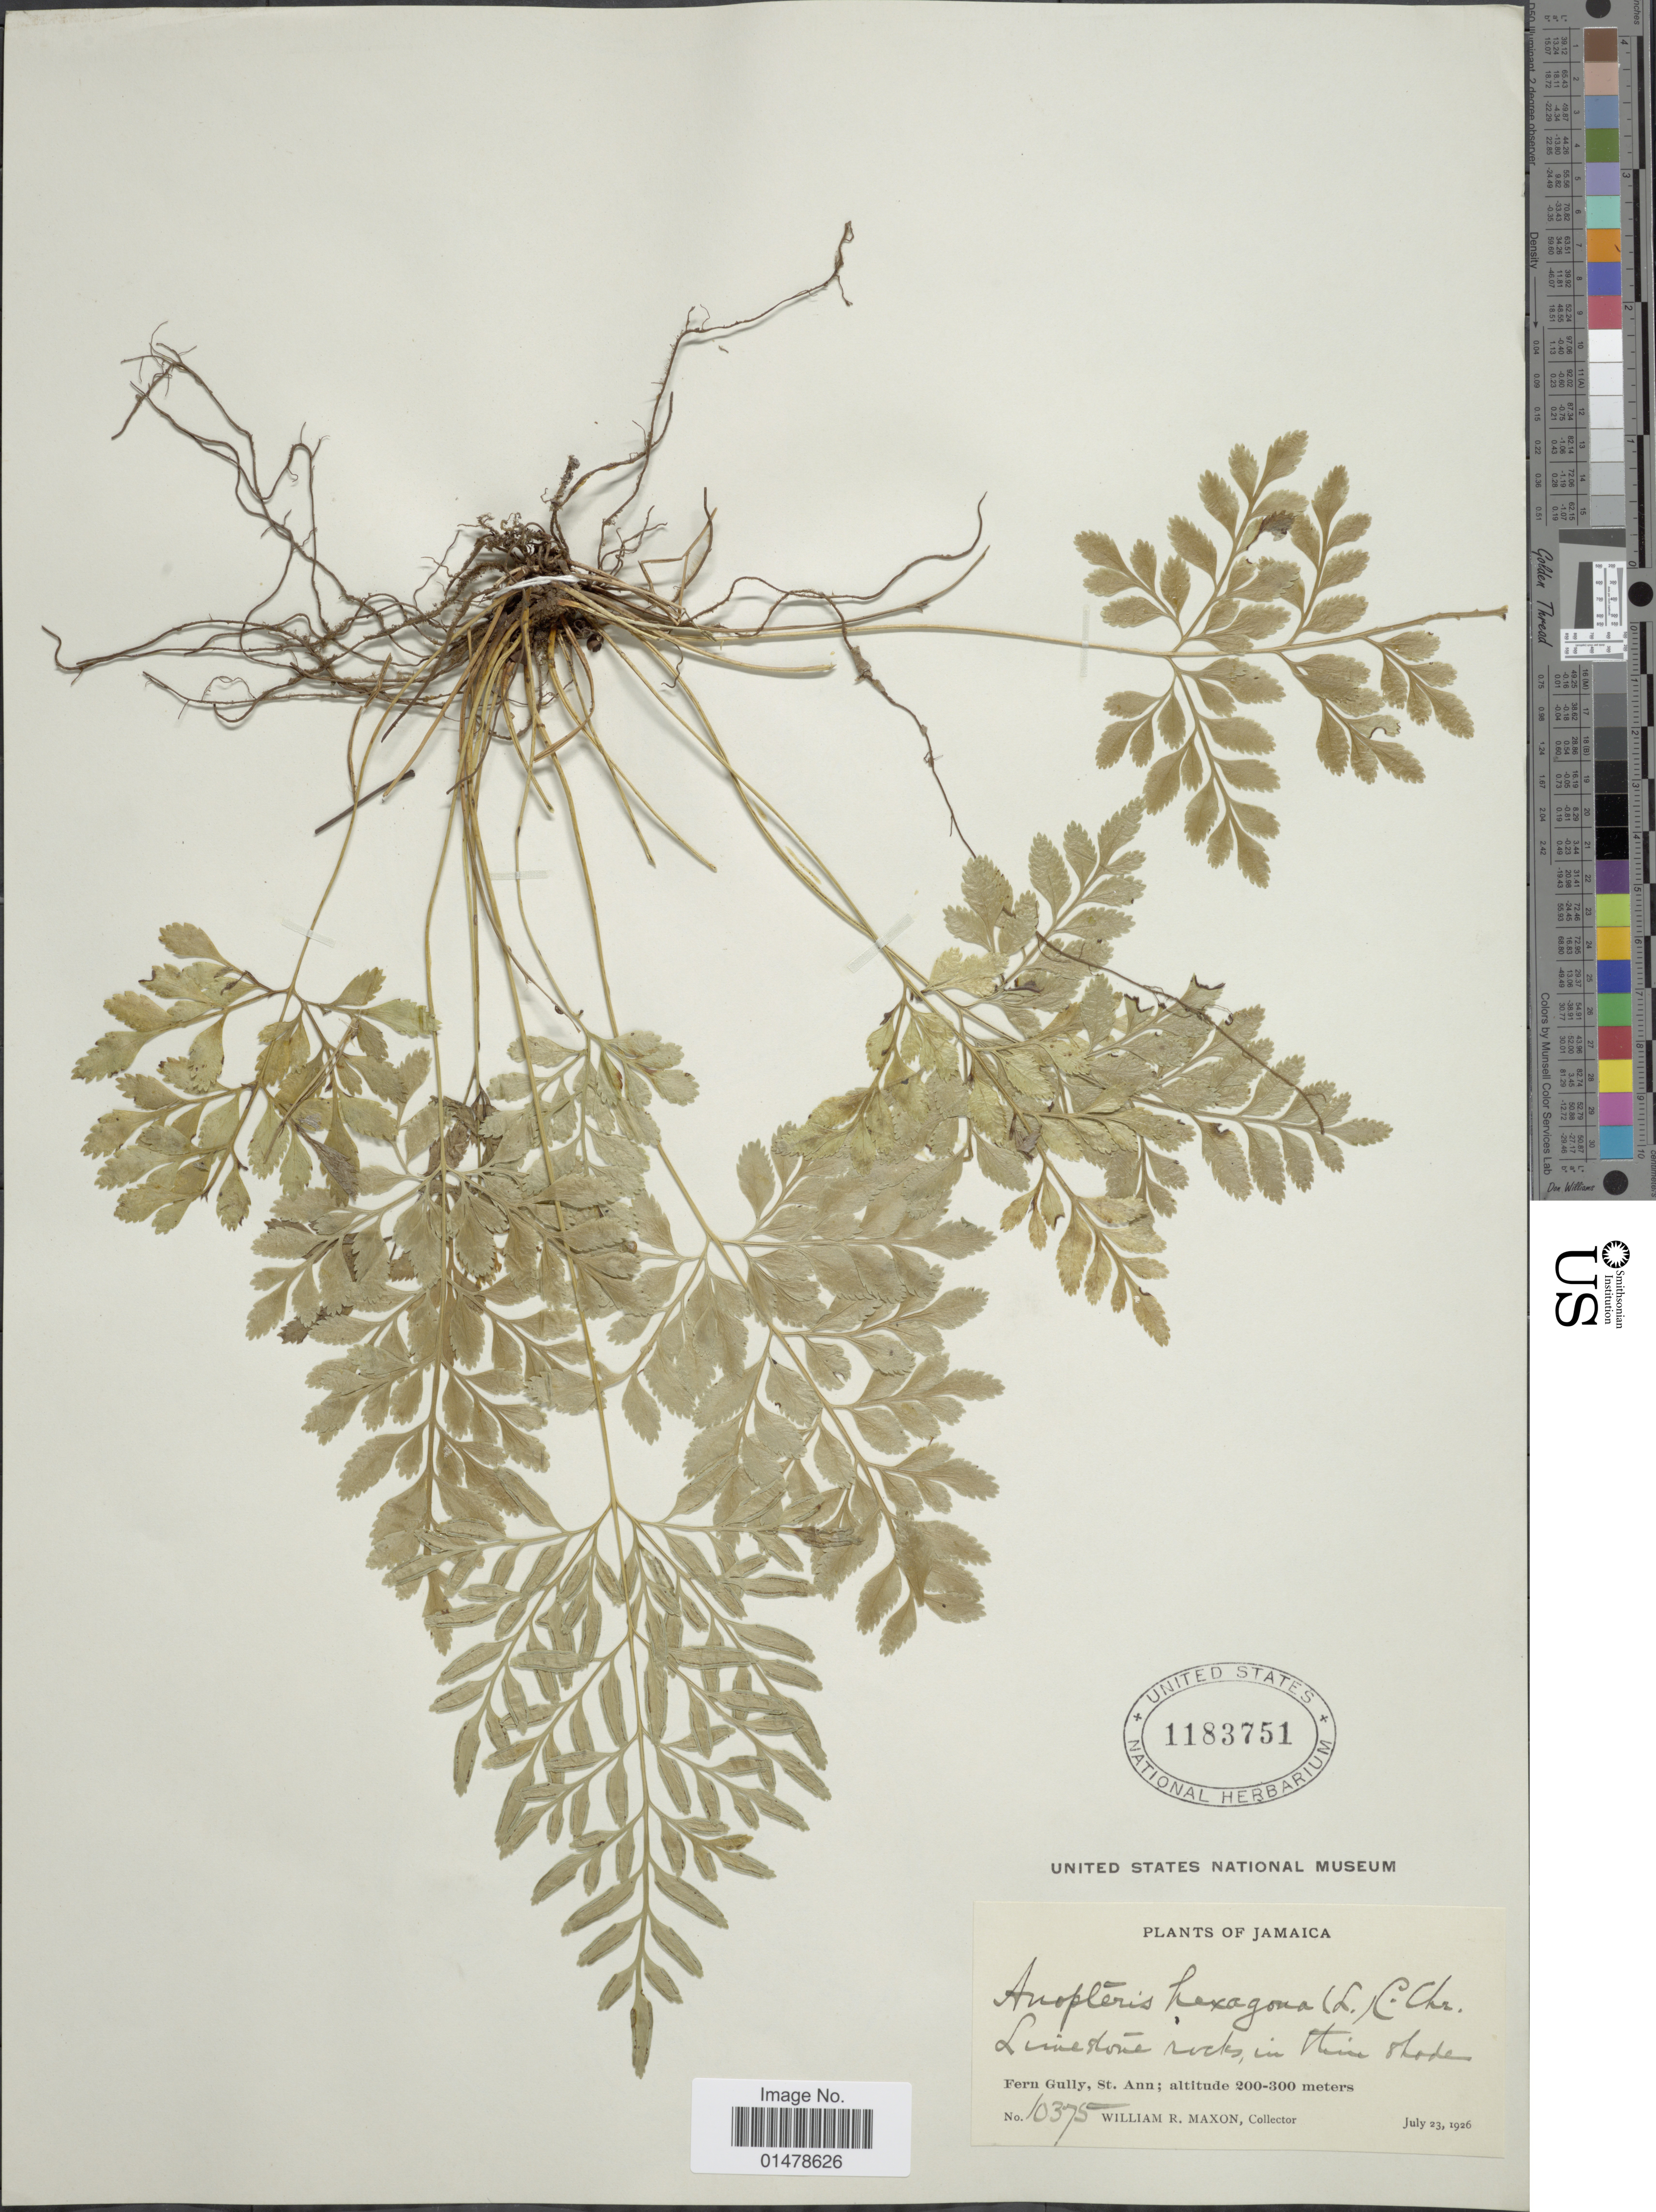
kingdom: Plantae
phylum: Tracheophyta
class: Polypodiopsida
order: Polypodiales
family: Pteridaceae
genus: Pteris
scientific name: Pteris hexagona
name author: (L.) Proctor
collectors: W. R. Maxon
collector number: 10375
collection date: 1926-07-23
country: Jamaica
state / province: Saint Ann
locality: Fern Gully, St. Ann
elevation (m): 200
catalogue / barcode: US 1183751